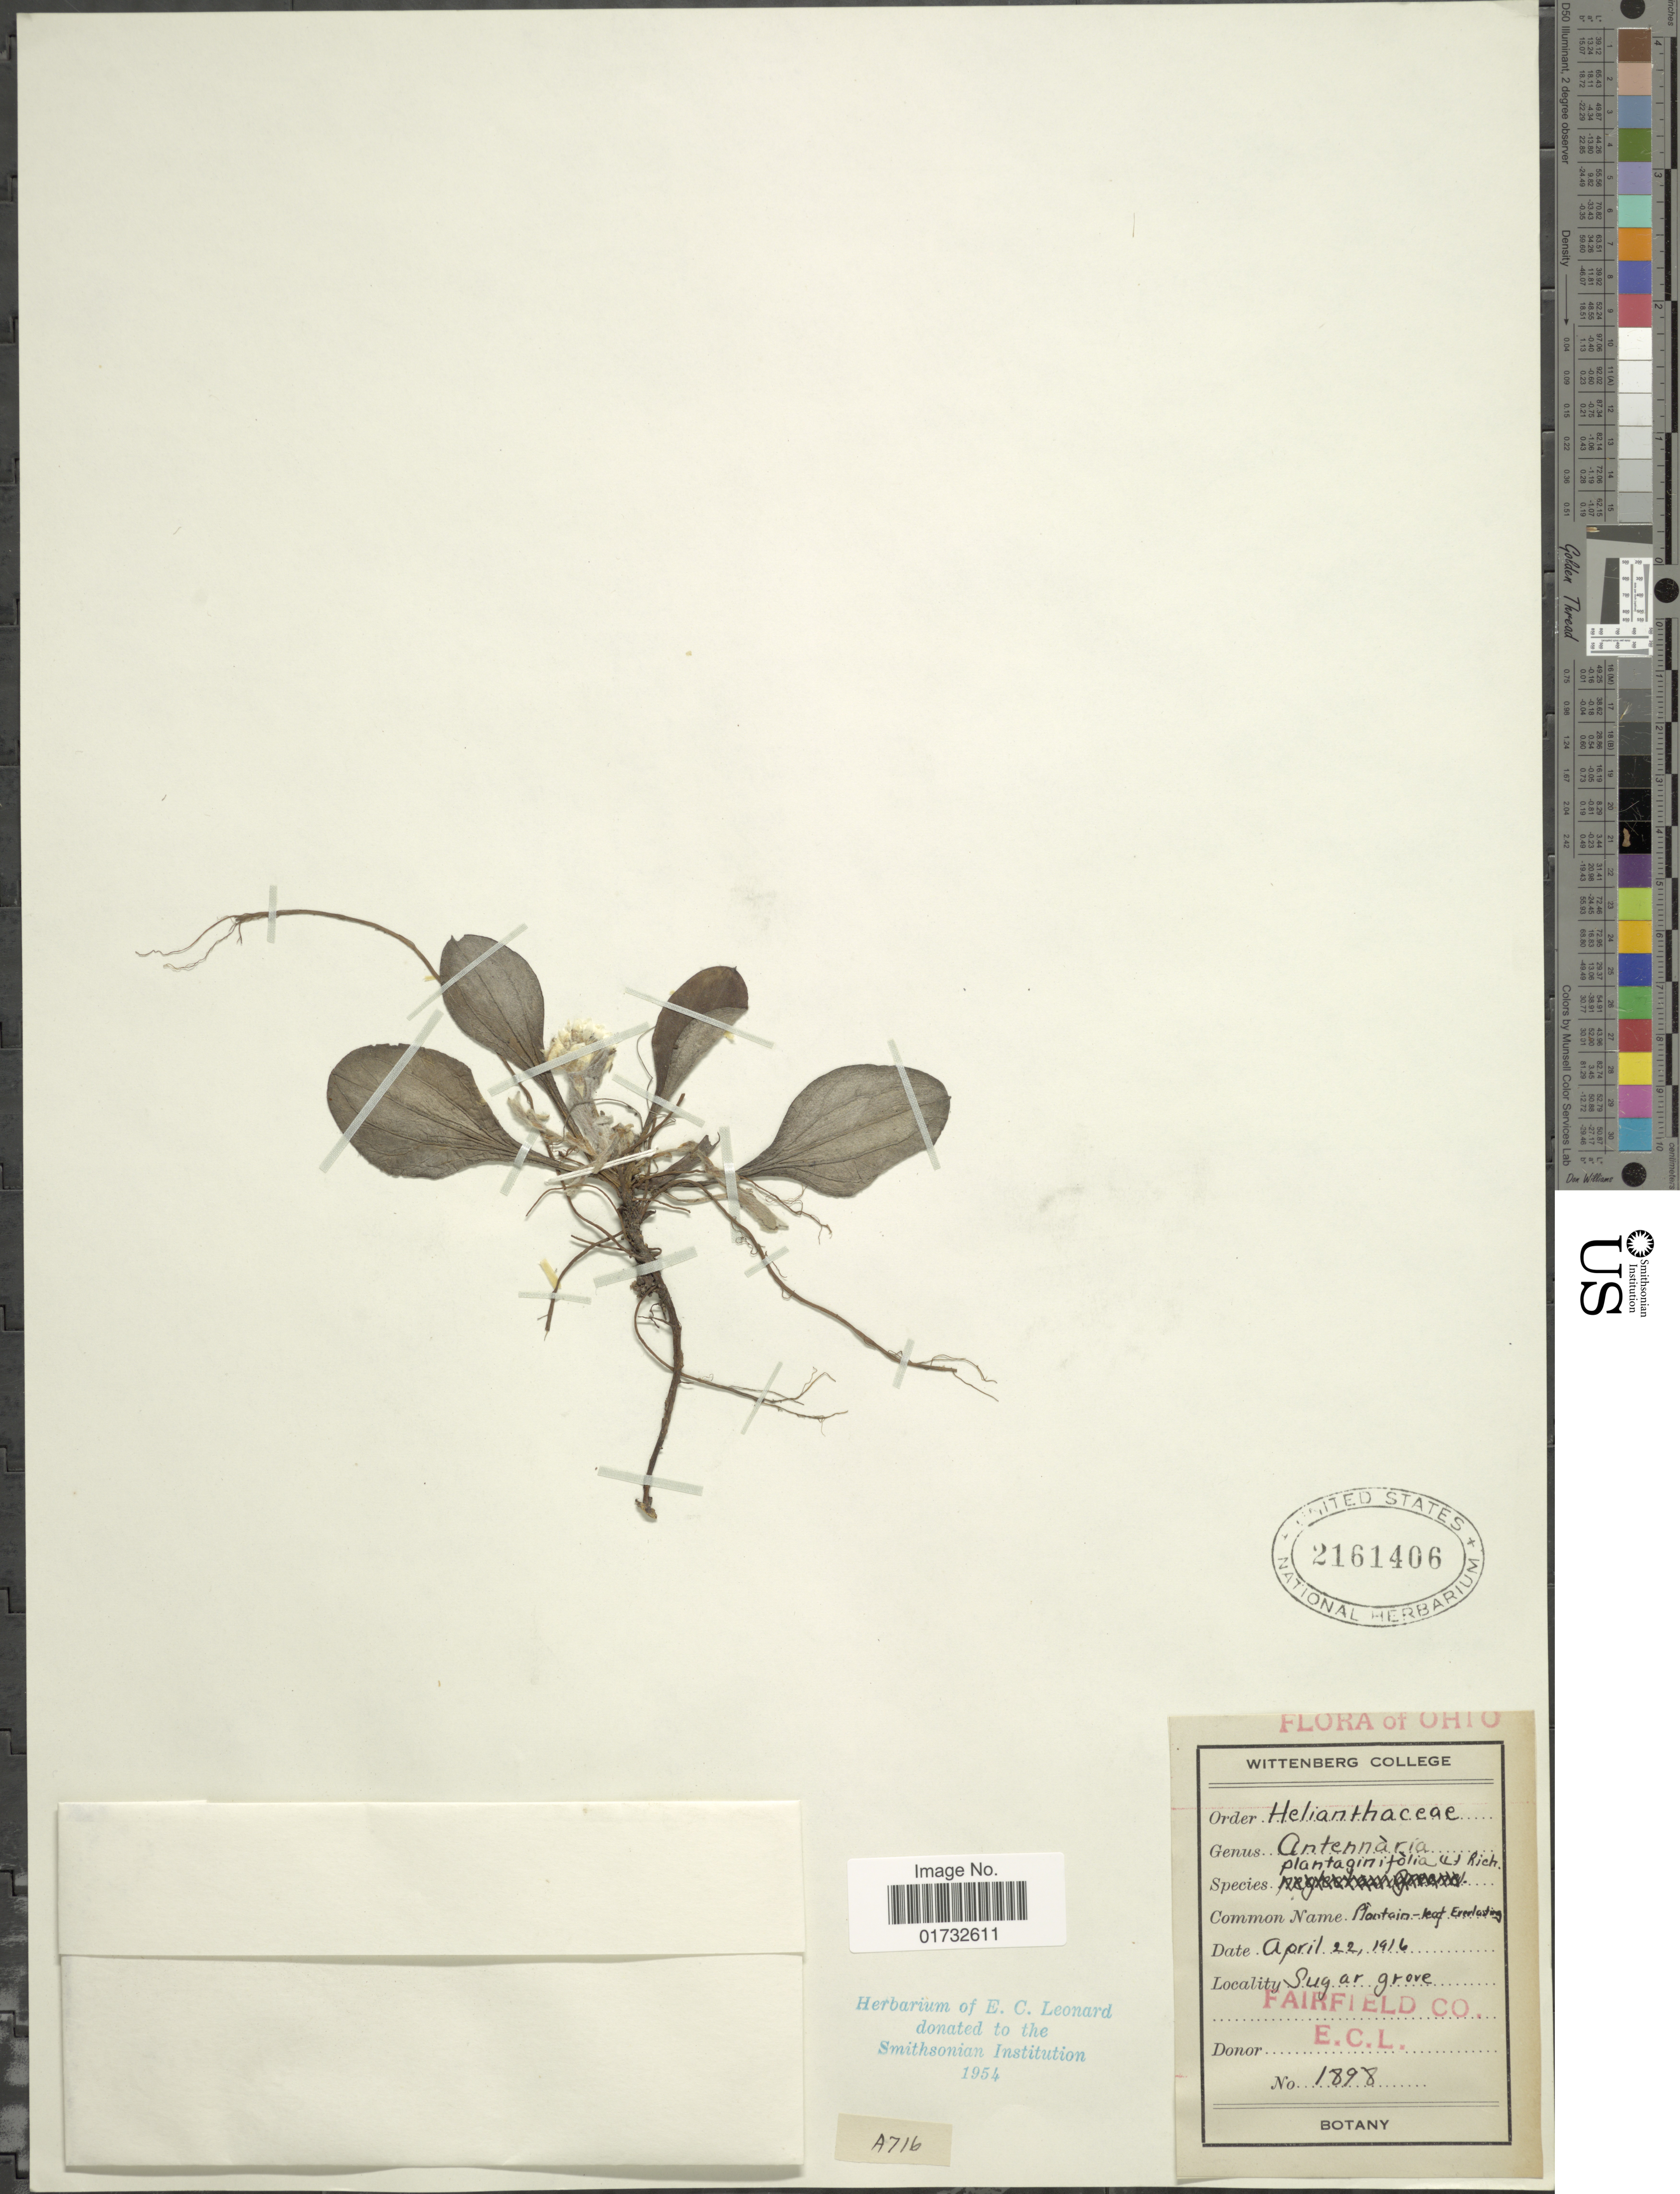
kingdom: Plantae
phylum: Tracheophyta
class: Magnoliopsida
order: Asterales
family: Asteraceae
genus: Antennaria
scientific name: Antennaria plantaginifolia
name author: (L.) Richardson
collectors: E. C. Leonard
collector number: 1898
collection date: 1916-04-22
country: United States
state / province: Ohio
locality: Sugar Grove. Fairfield Co.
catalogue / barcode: US 2161406